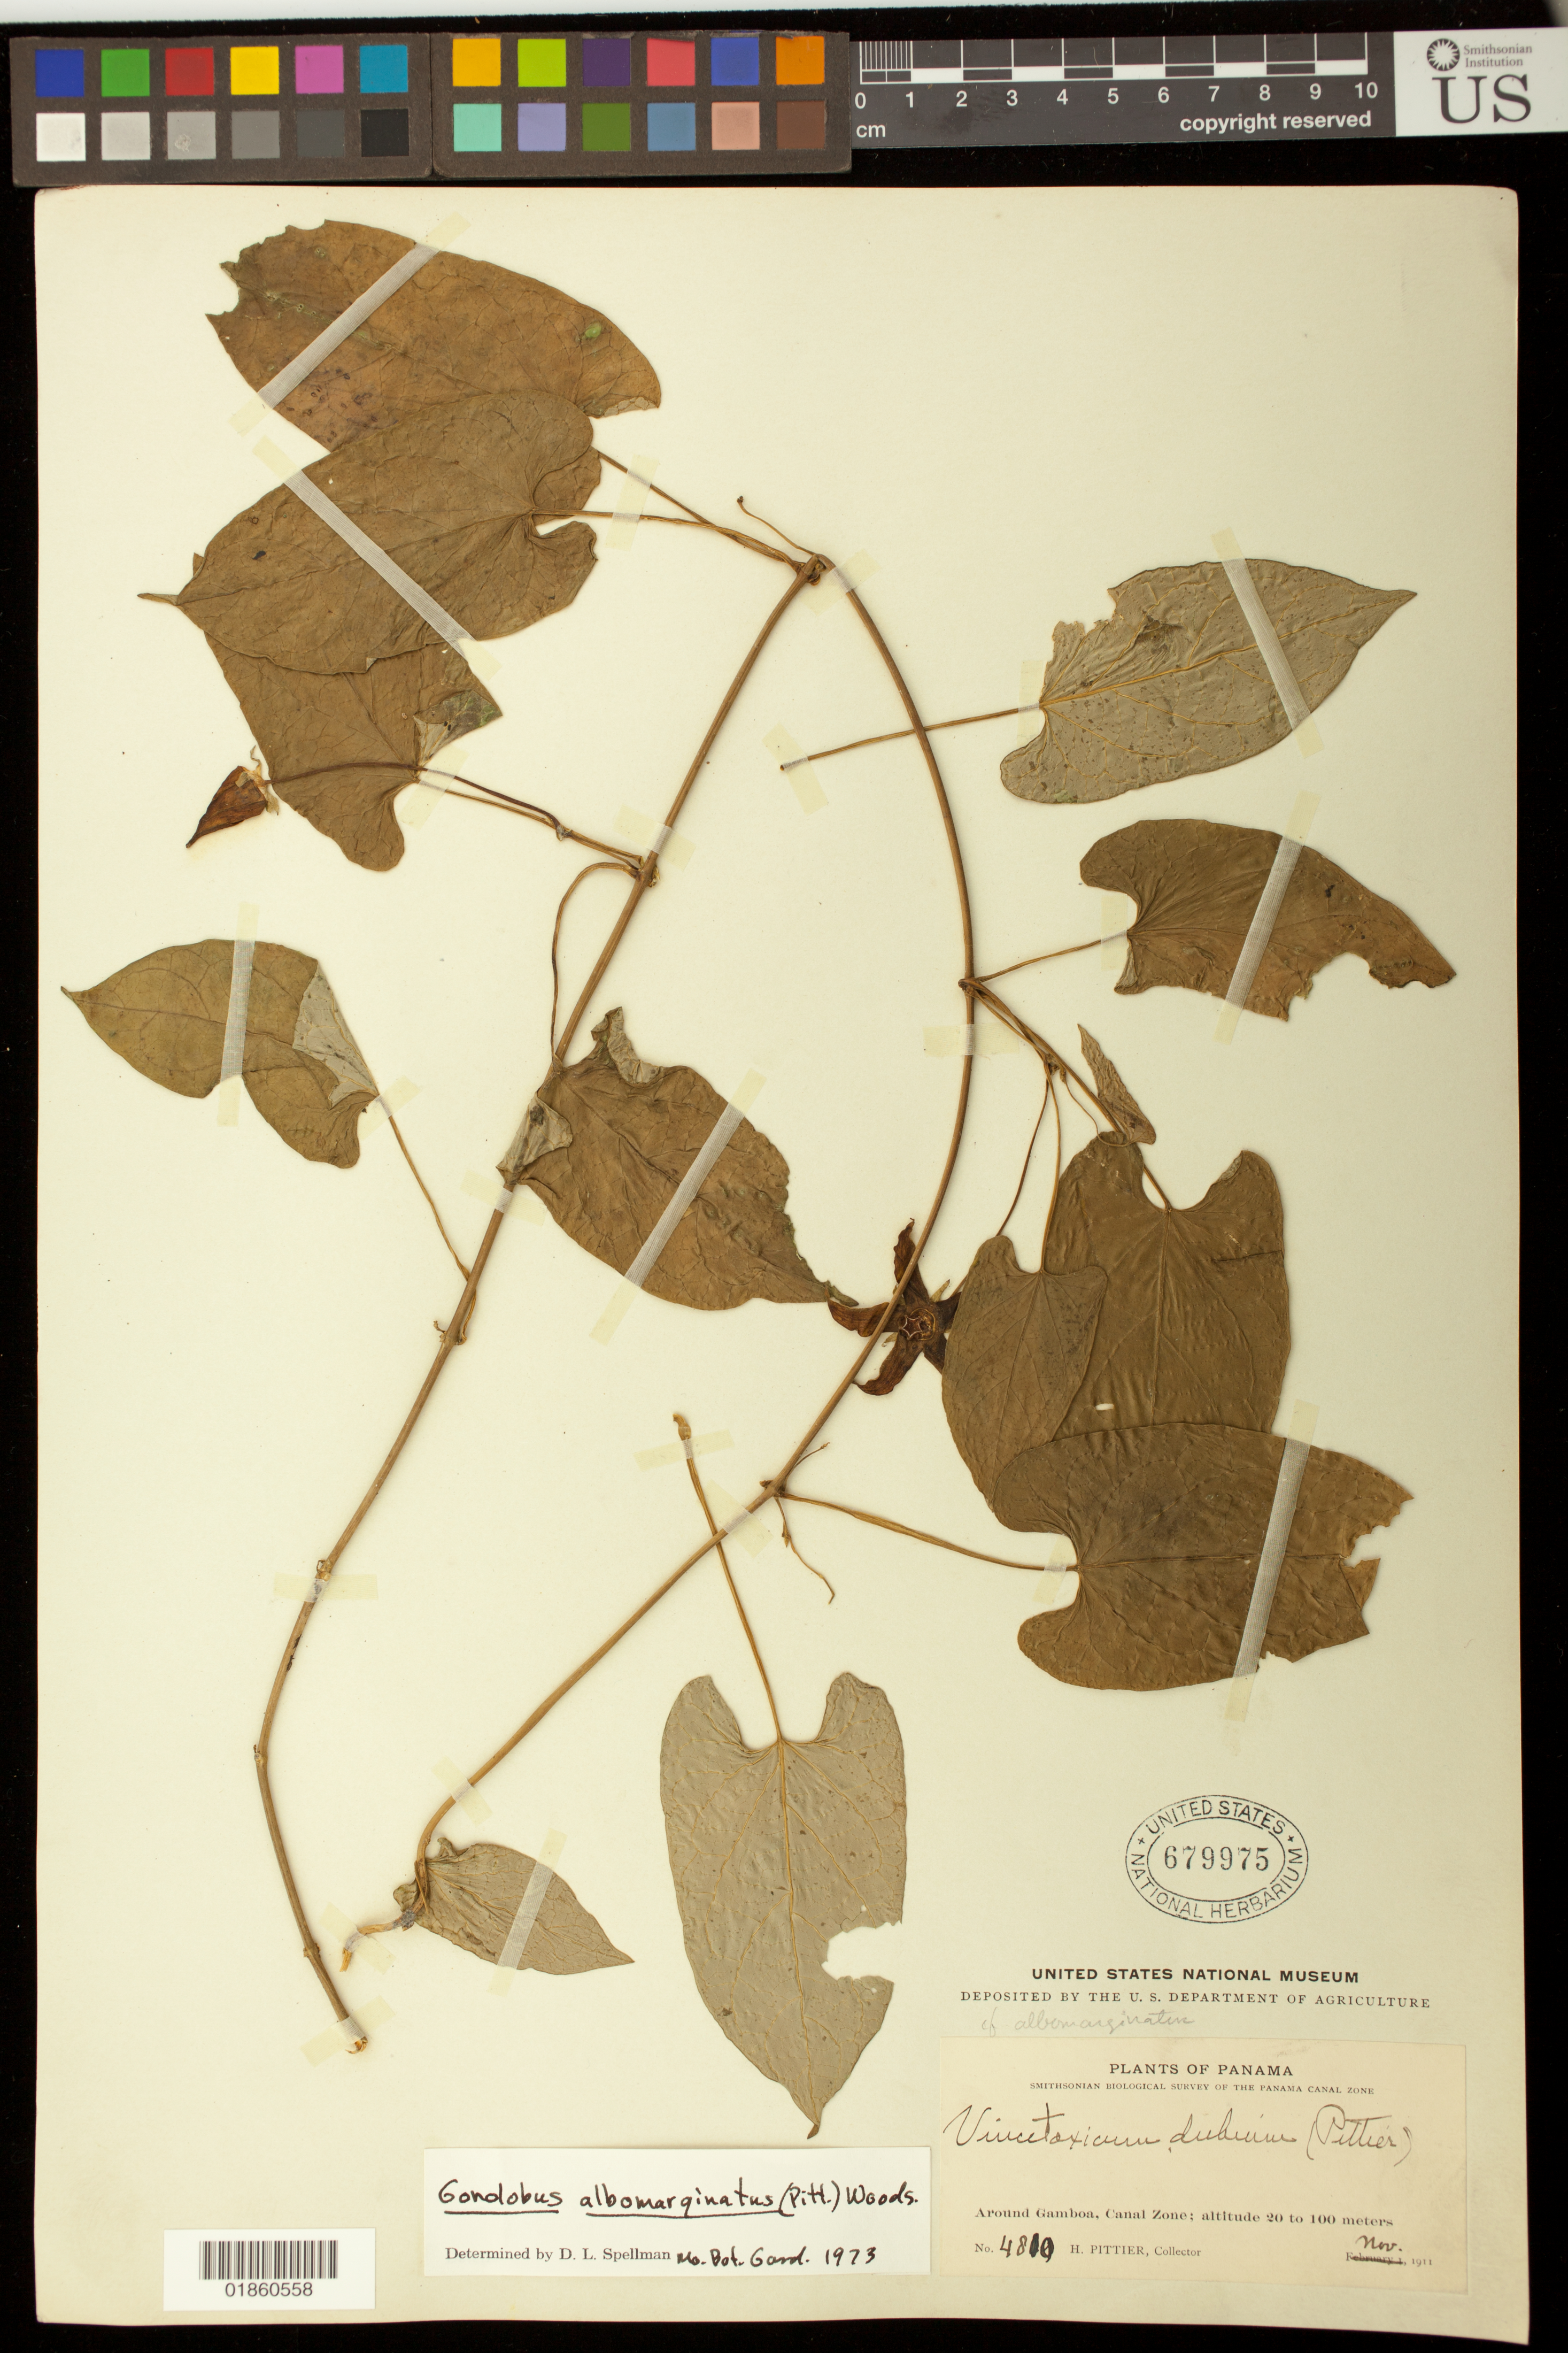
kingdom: Plantae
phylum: Tracheophyta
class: Magnoliopsida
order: Gentianales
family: Apocynaceae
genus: Gonolobus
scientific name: Gonolobus albomarginatus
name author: (Pittier) Woodson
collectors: H. F. Pittier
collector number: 4810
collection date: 1911-11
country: Panama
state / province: Colón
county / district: Canal Zone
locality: Around Gamboa, Canal Zone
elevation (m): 20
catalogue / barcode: US 679975